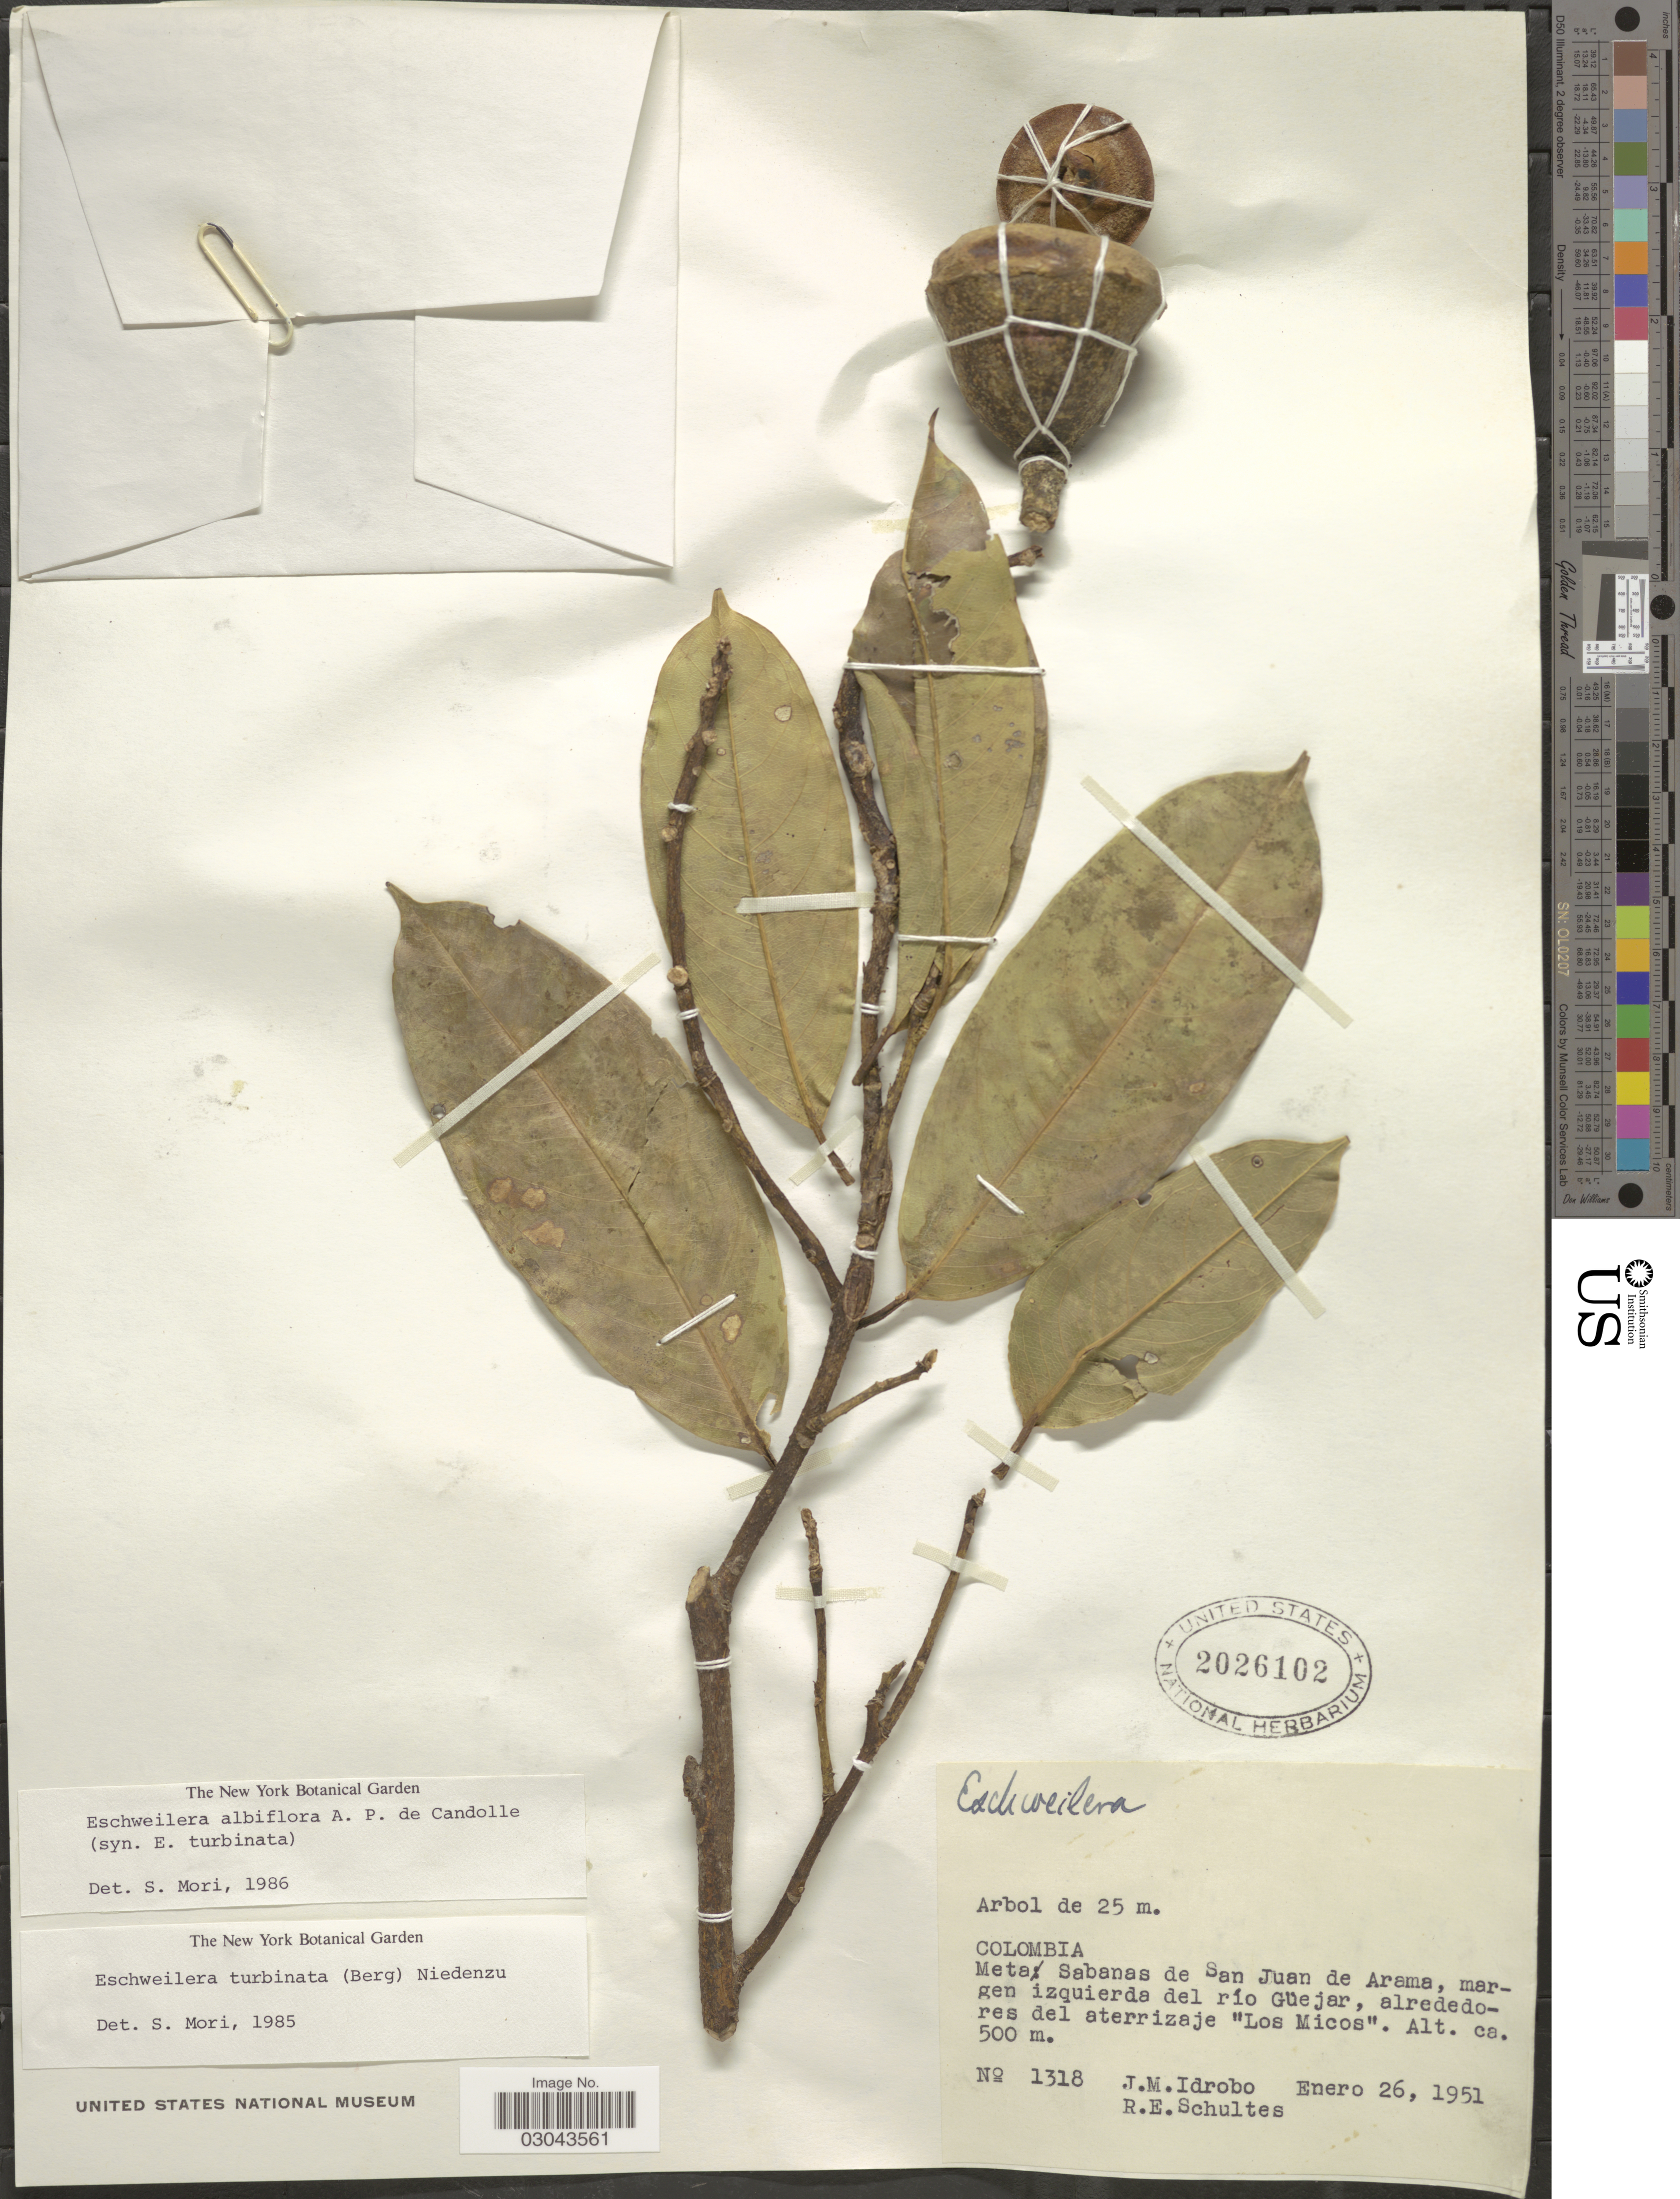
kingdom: Plantae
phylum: Tracheophyta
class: Magnoliopsida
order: Ericales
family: Lecythidaceae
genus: Eschweilera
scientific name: Eschweilera albiflora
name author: (DC.) Miers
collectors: J. M. Idrobo & R. E. Schultes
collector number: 1318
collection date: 1951-01-26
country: Colombia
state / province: Meta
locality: Sabanas de San Juan de Arama, margen izquierda del río Güejar, alrededores del aterrizaje "Los Micos".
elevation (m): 500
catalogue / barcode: US 2026102